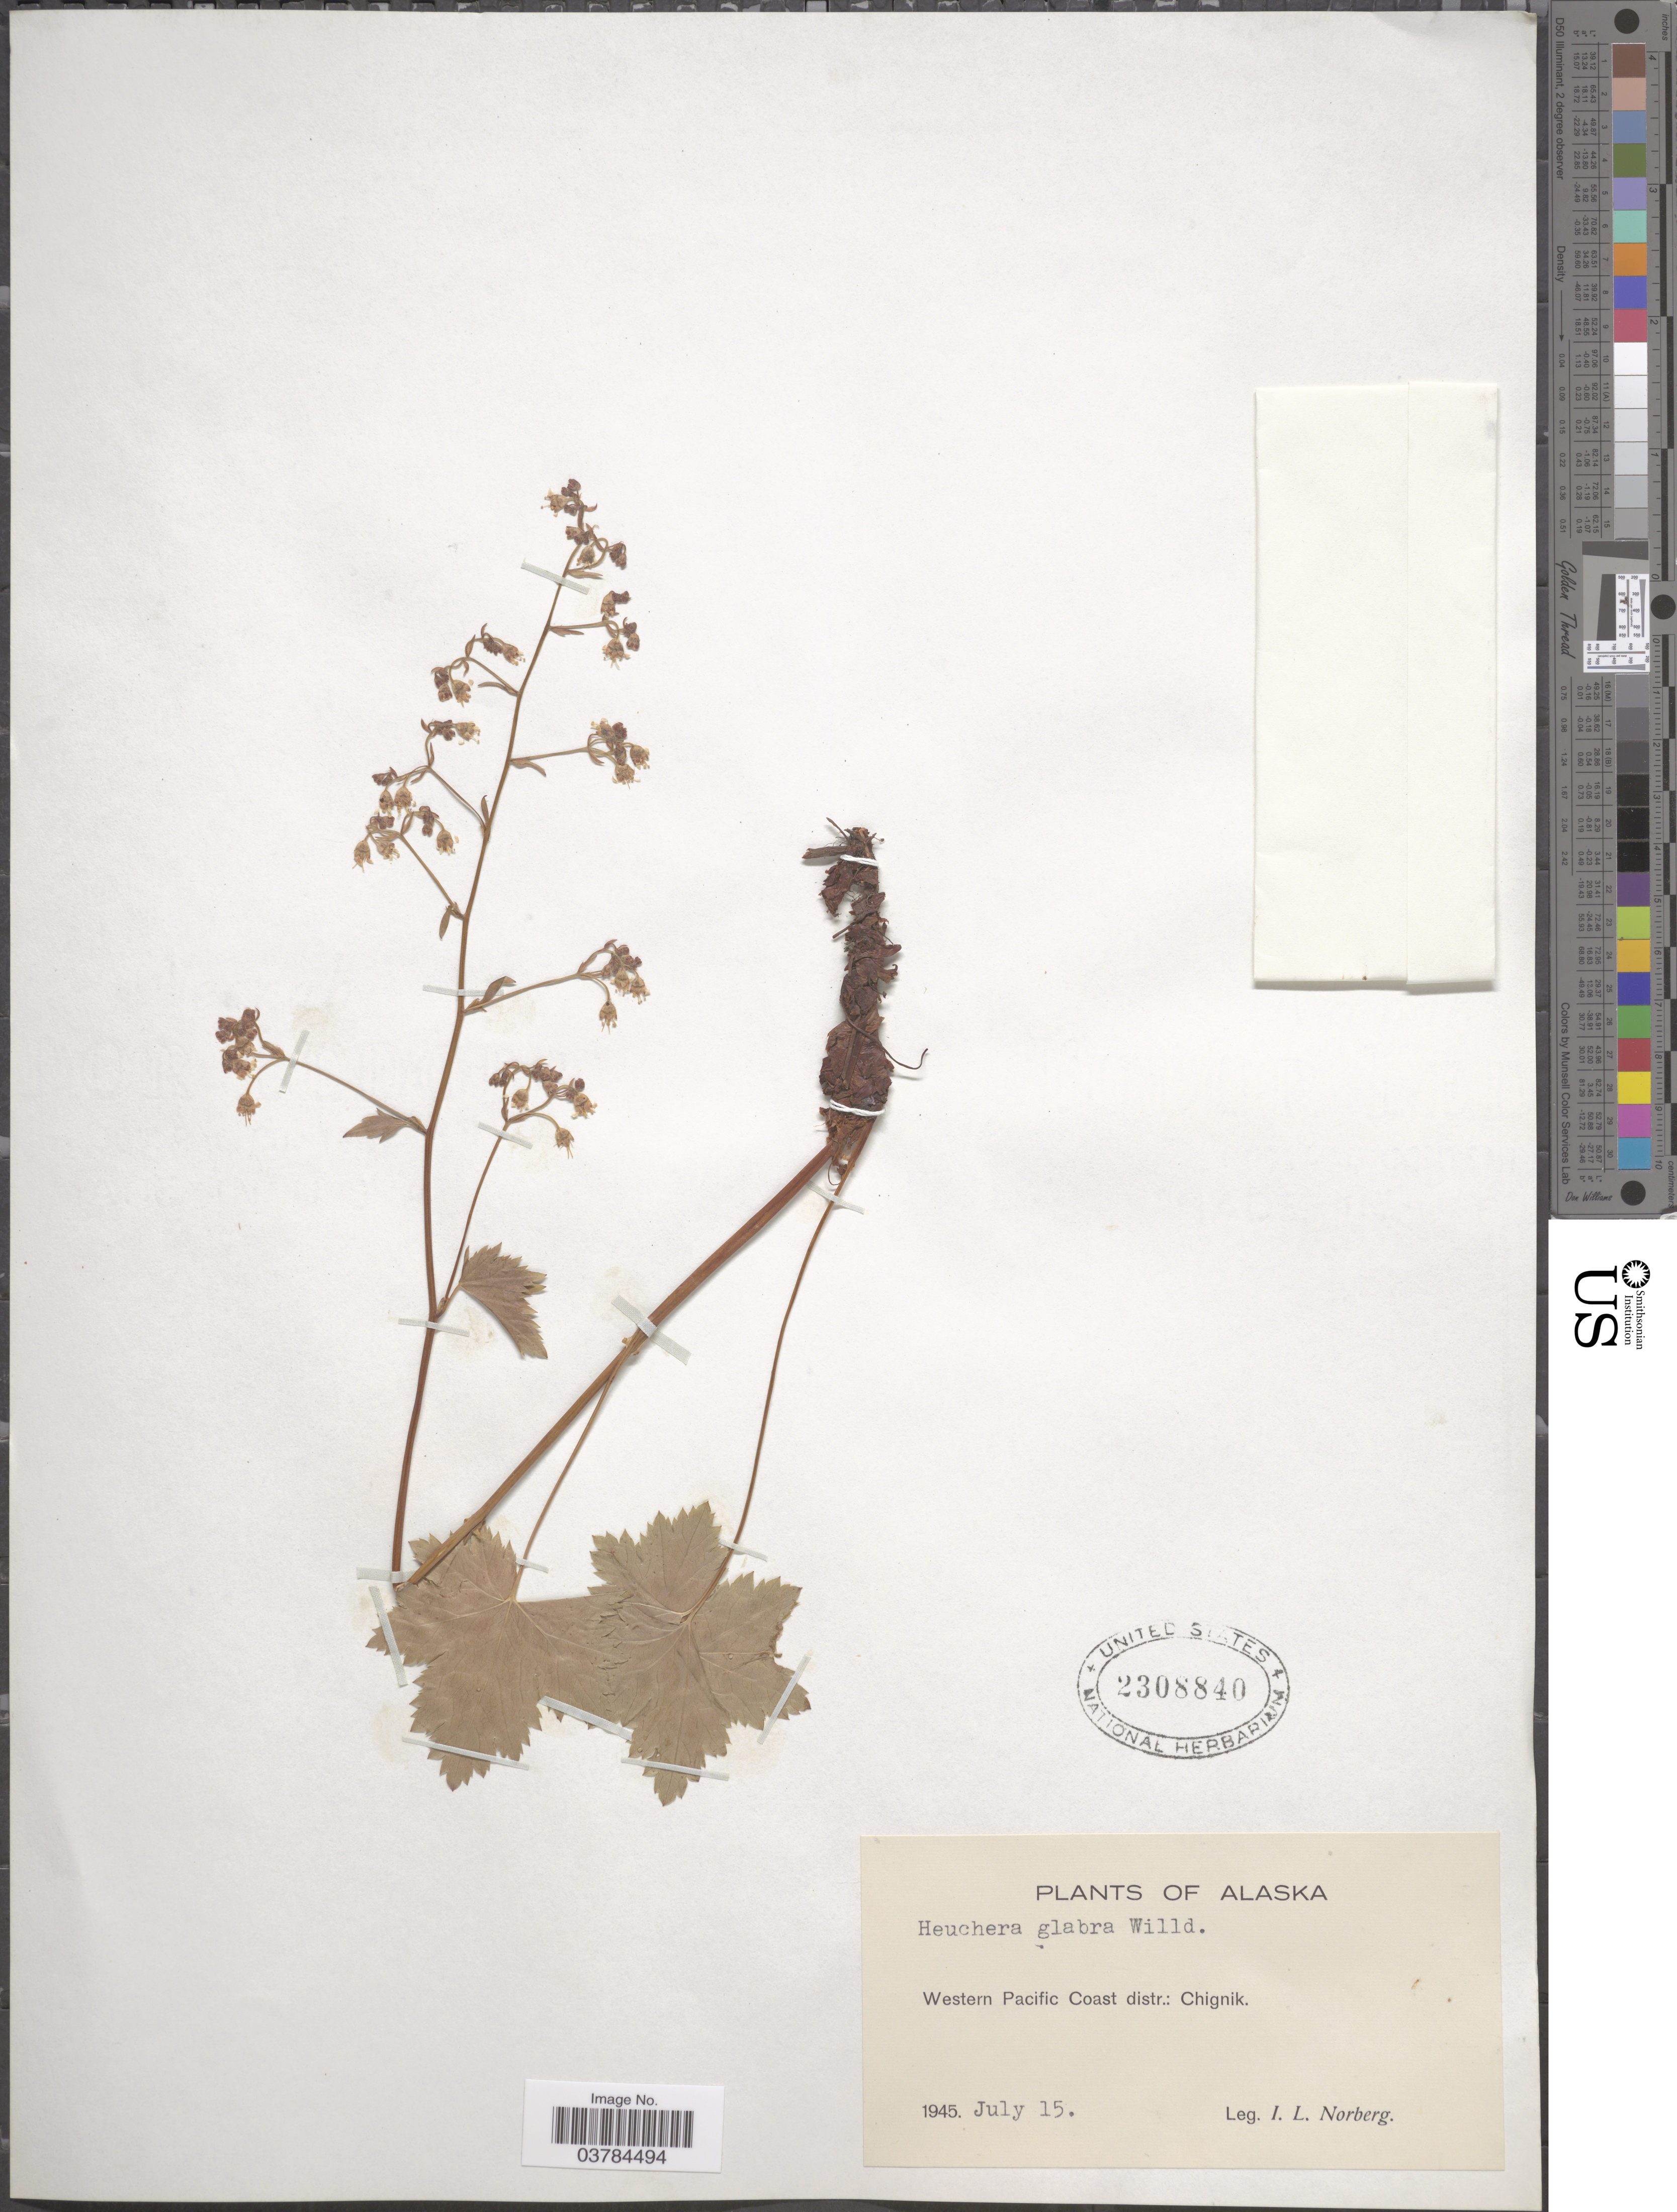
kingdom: Plantae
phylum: Tracheophyta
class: Magnoliopsida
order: Saxifragales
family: Saxifragaceae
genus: Heuchera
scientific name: Heuchera glabra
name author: Willd. ex Roem. & Schult.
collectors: I. Norberg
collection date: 1945-07-15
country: United States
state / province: Alaska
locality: Western Pacific Coast distr.: Chignik.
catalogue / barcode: US 2308840